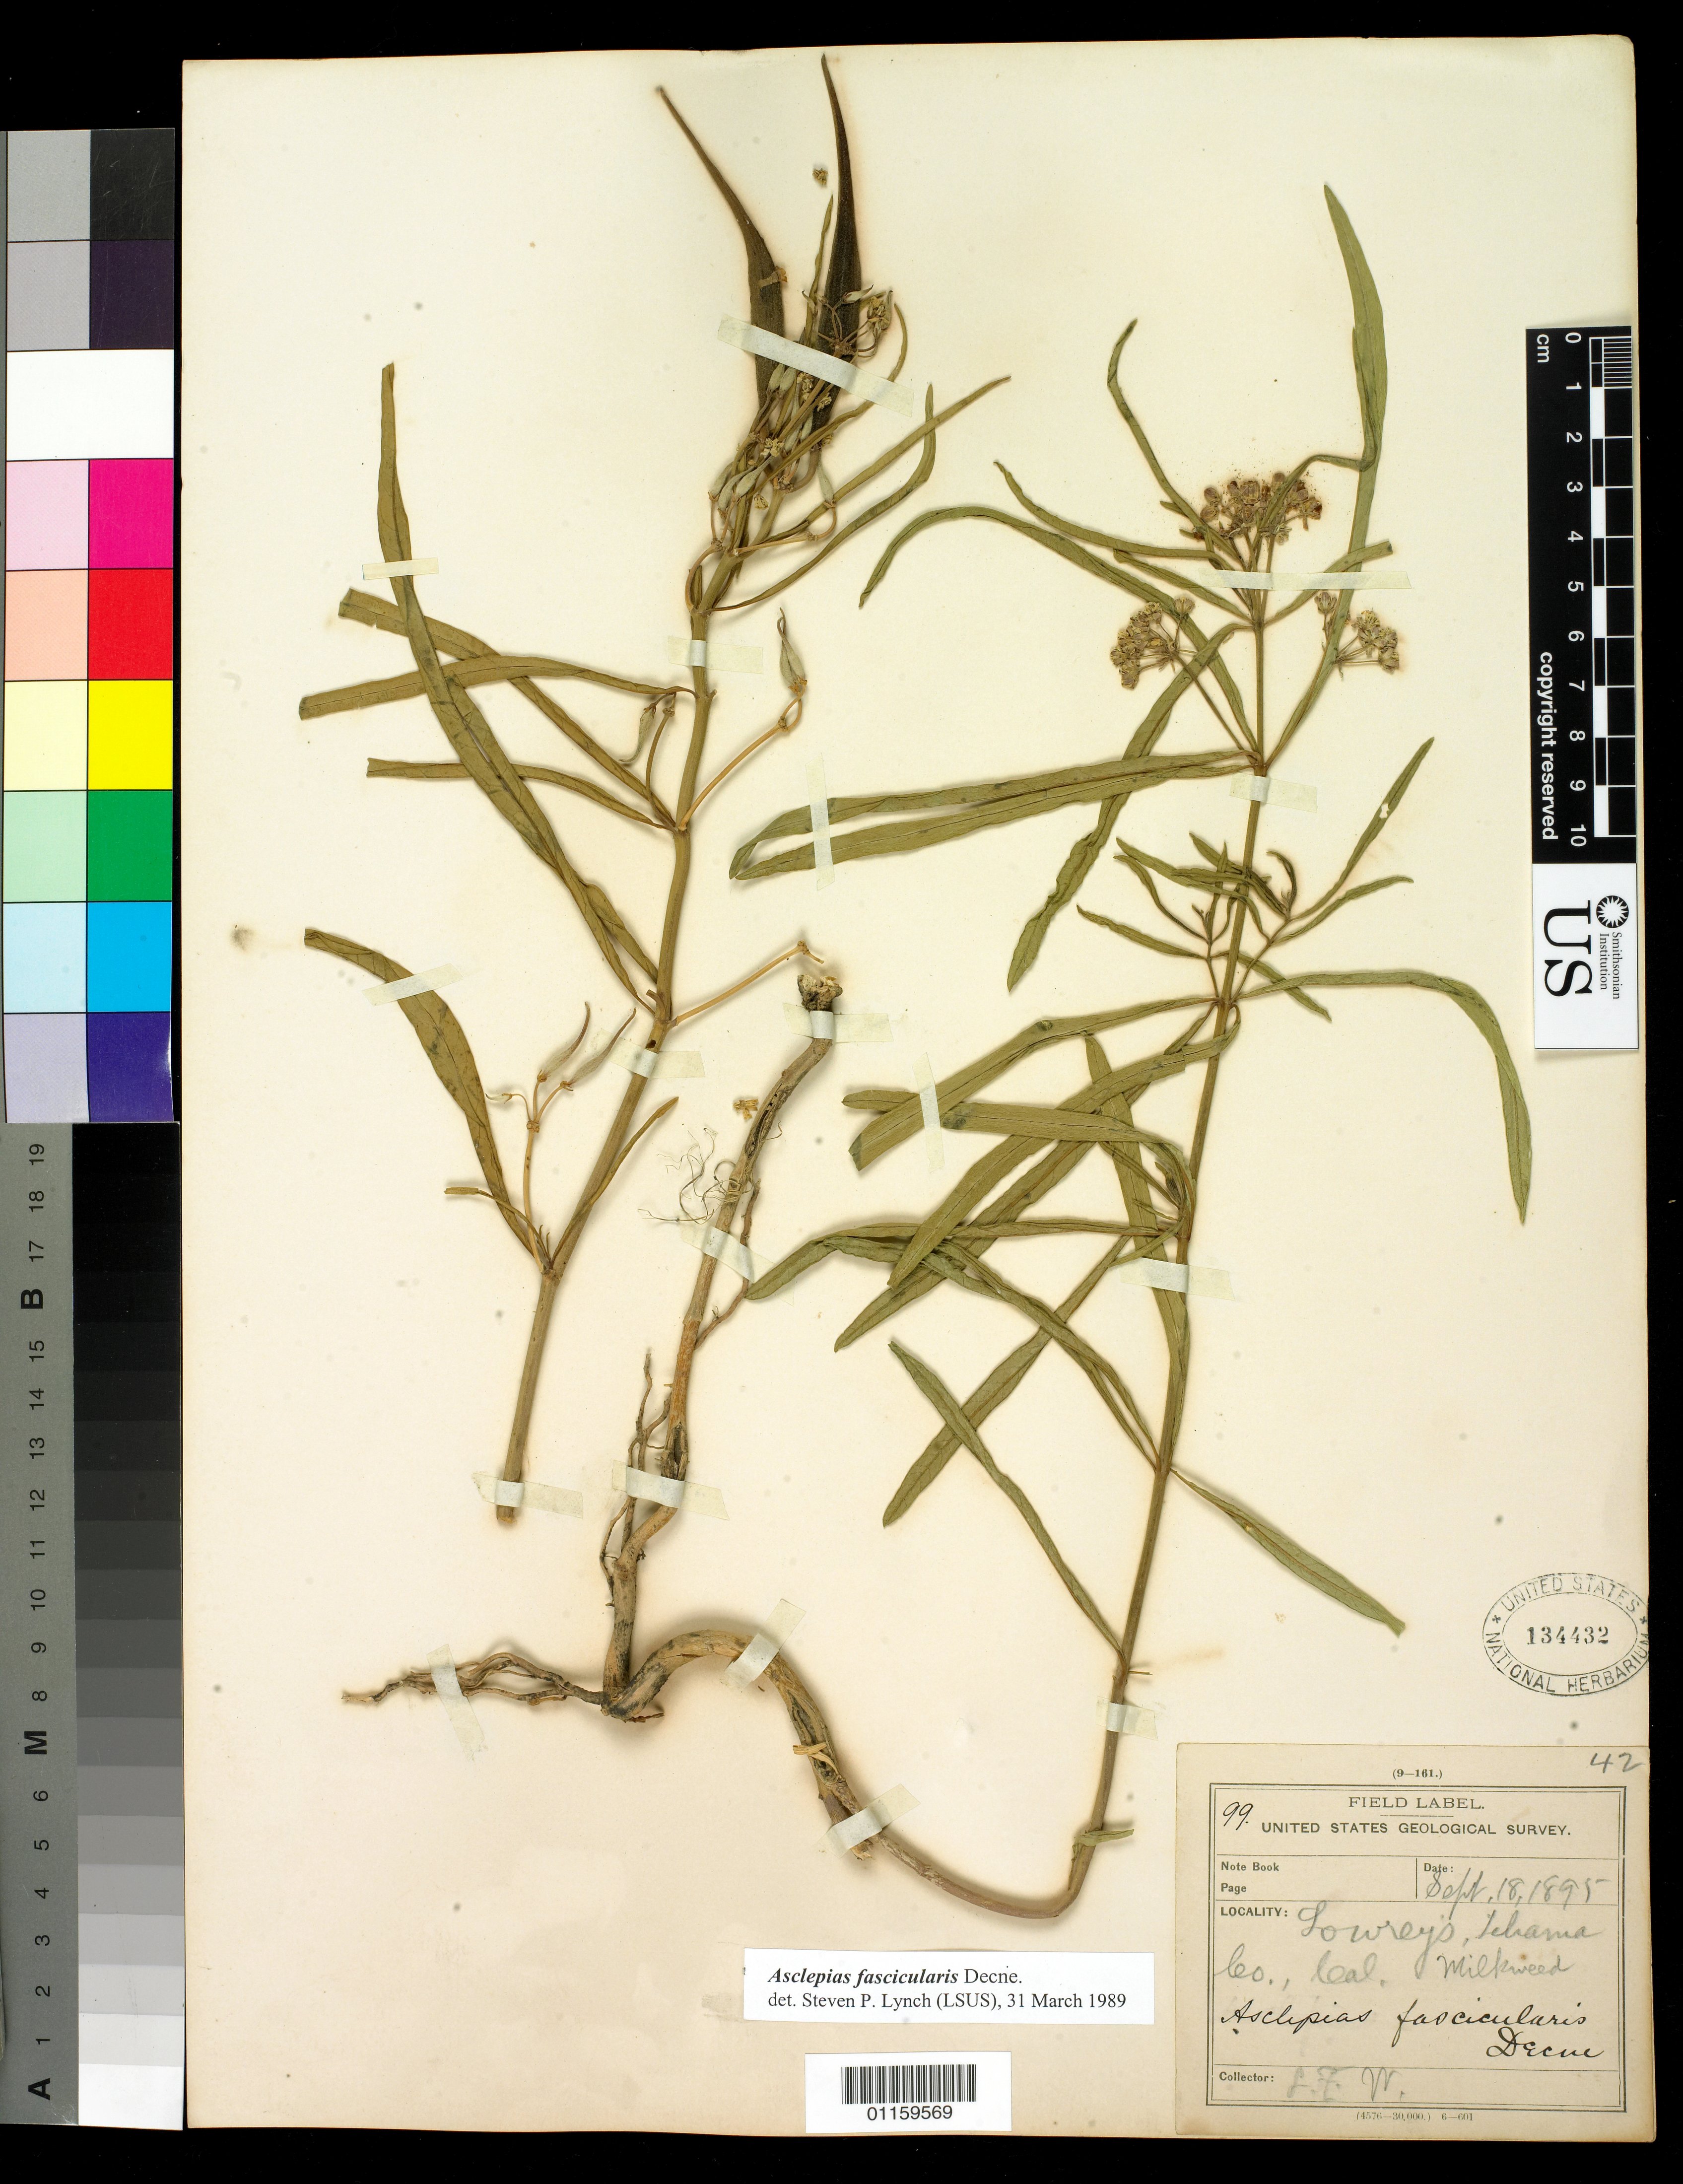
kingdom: Plantae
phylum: Tracheophyta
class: Magnoliopsida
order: Gentianales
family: Apocynaceae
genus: Asclepias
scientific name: Asclepias fascicularis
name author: Decne.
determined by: Lynch, S.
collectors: L. F. Ward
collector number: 99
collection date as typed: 18 Sep 1895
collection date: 1895-09-18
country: United States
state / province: California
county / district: Tehama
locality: Lowrey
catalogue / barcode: US 134432